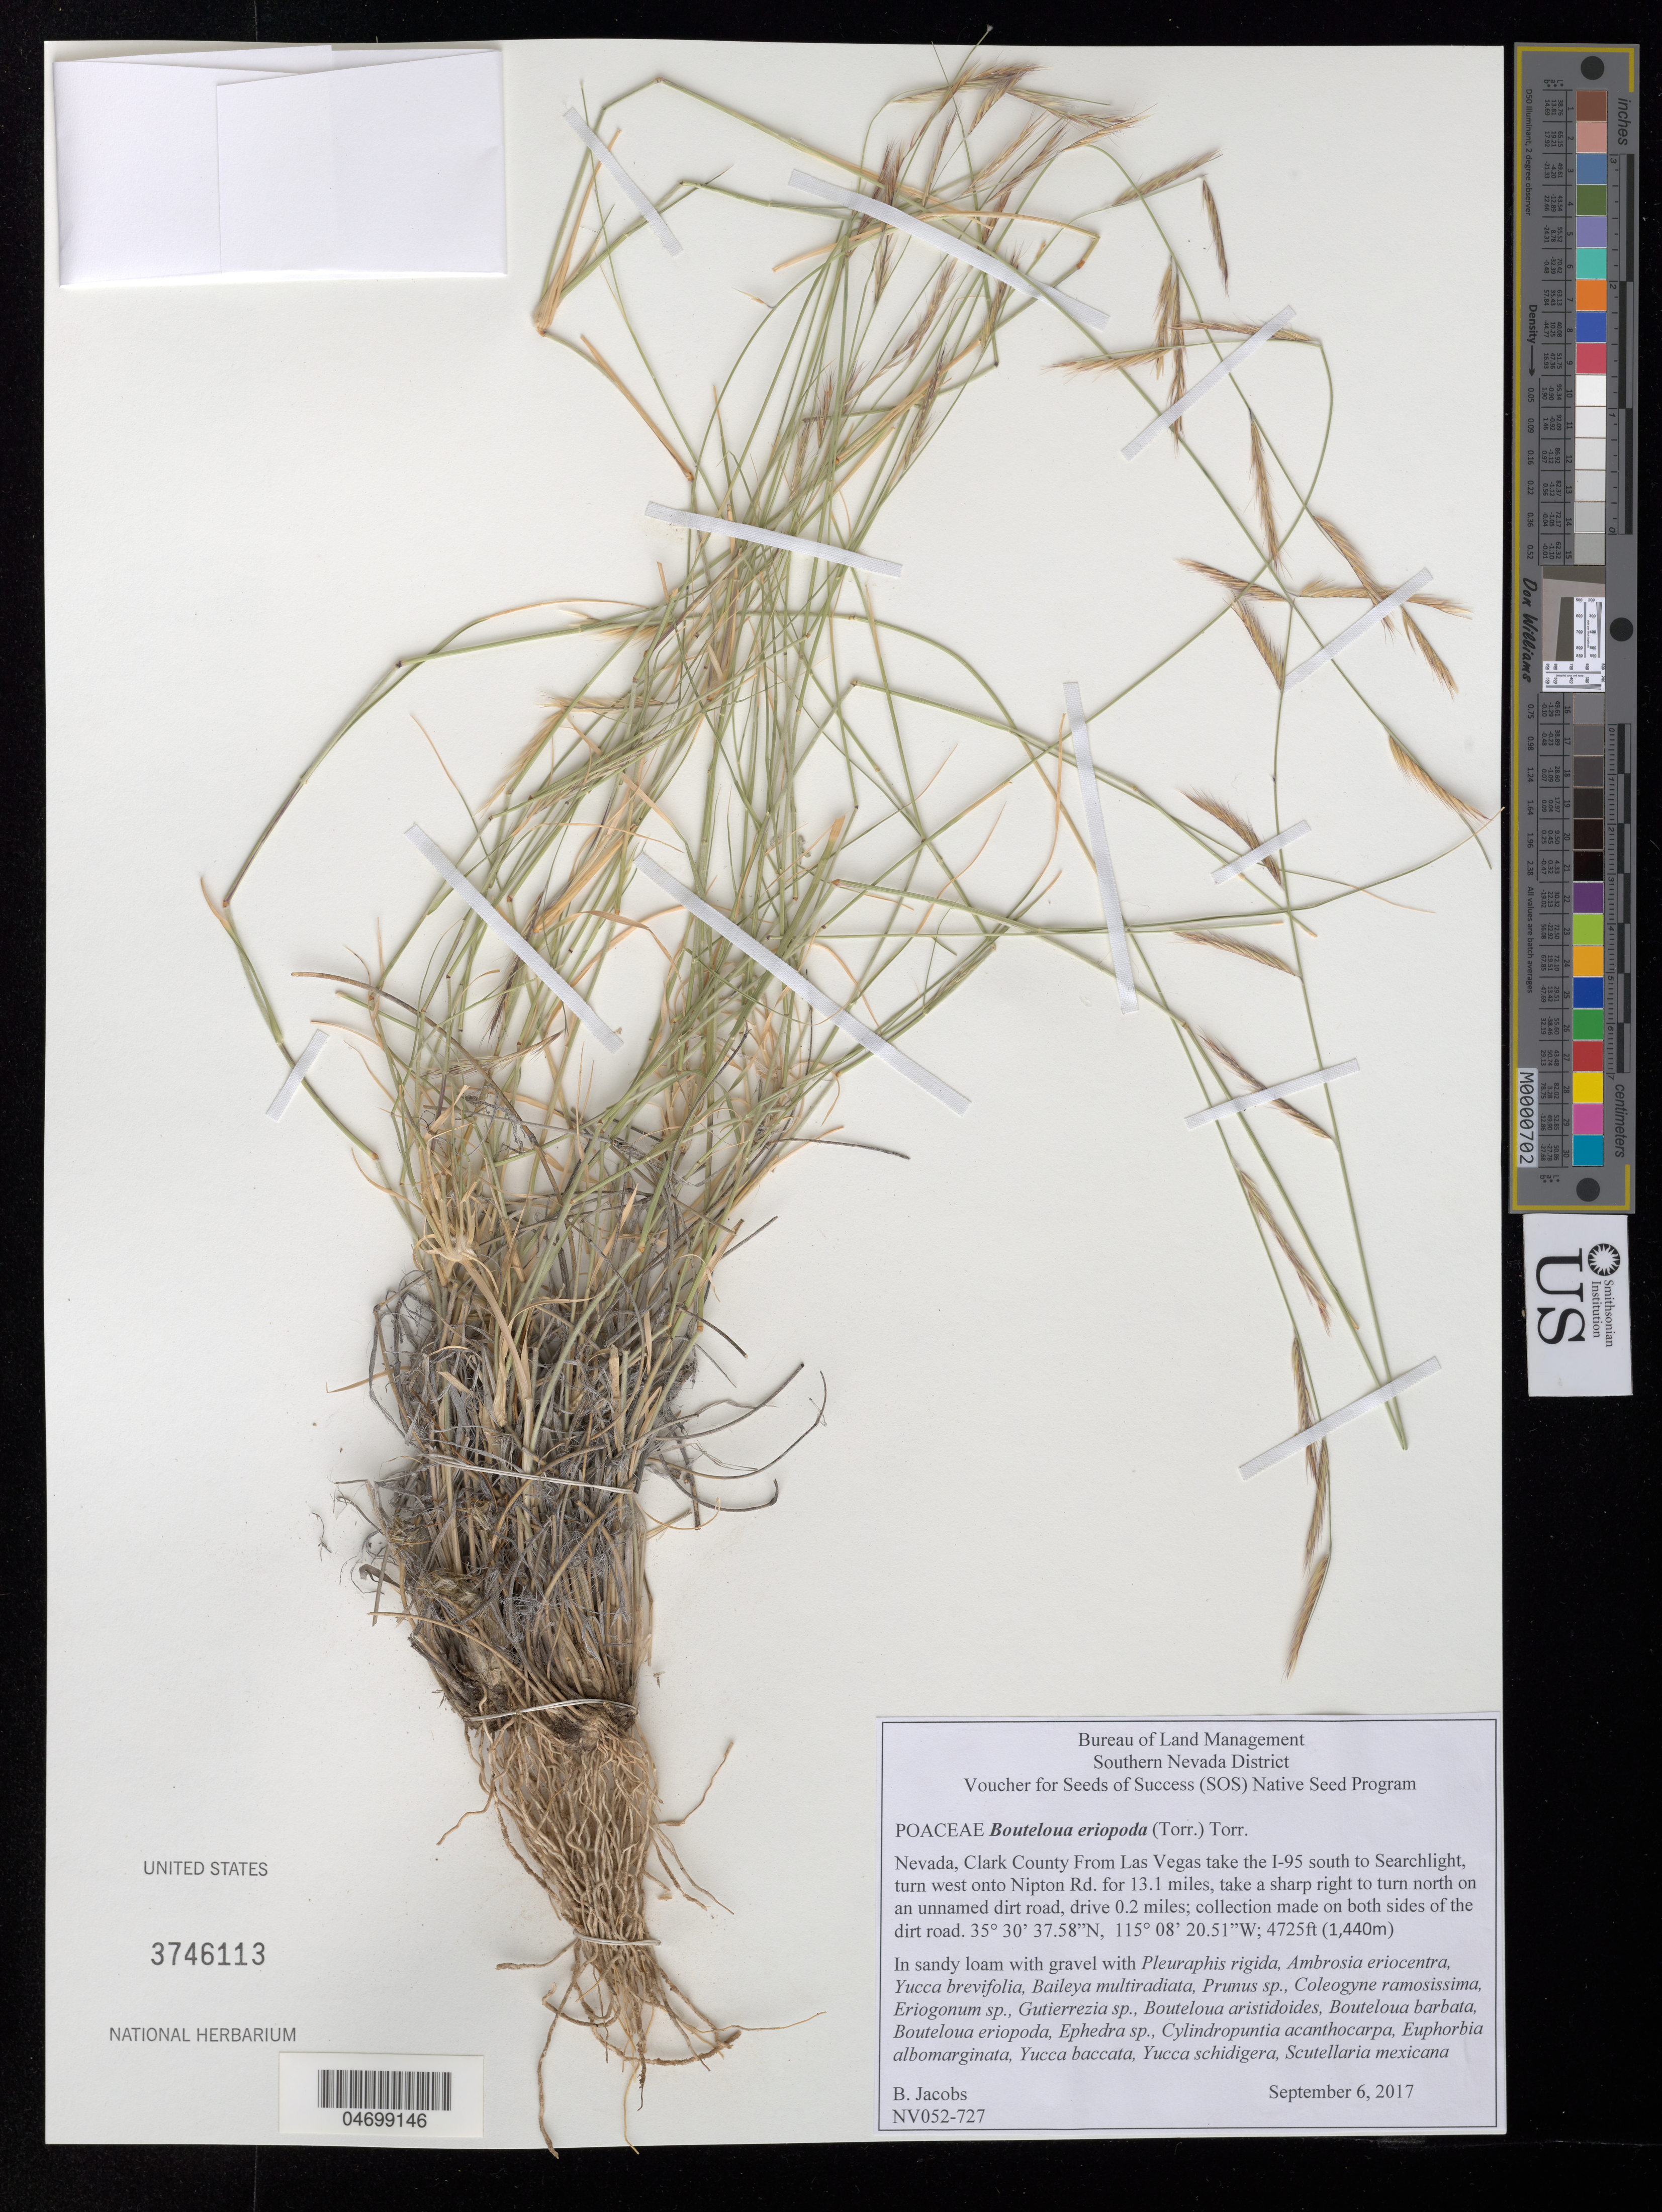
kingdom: Plantae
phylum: Tracheophyta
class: Liliopsida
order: Poales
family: Poaceae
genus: Bouteloua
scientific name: Bouteloua eriopoda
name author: (Torr.) Torr.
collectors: B. Jacobs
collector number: NV052-727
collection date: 2017-09-06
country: United States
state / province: Nevada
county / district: Clark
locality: Piute/Eldorado ACEC. 13.1 mi on Nipton Rd.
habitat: R030XB014NV. Sandy loam with gravel. With Yucca brevifolia, Prunus sp., Ephedra sp., etc.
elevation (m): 1440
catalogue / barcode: US 3746113